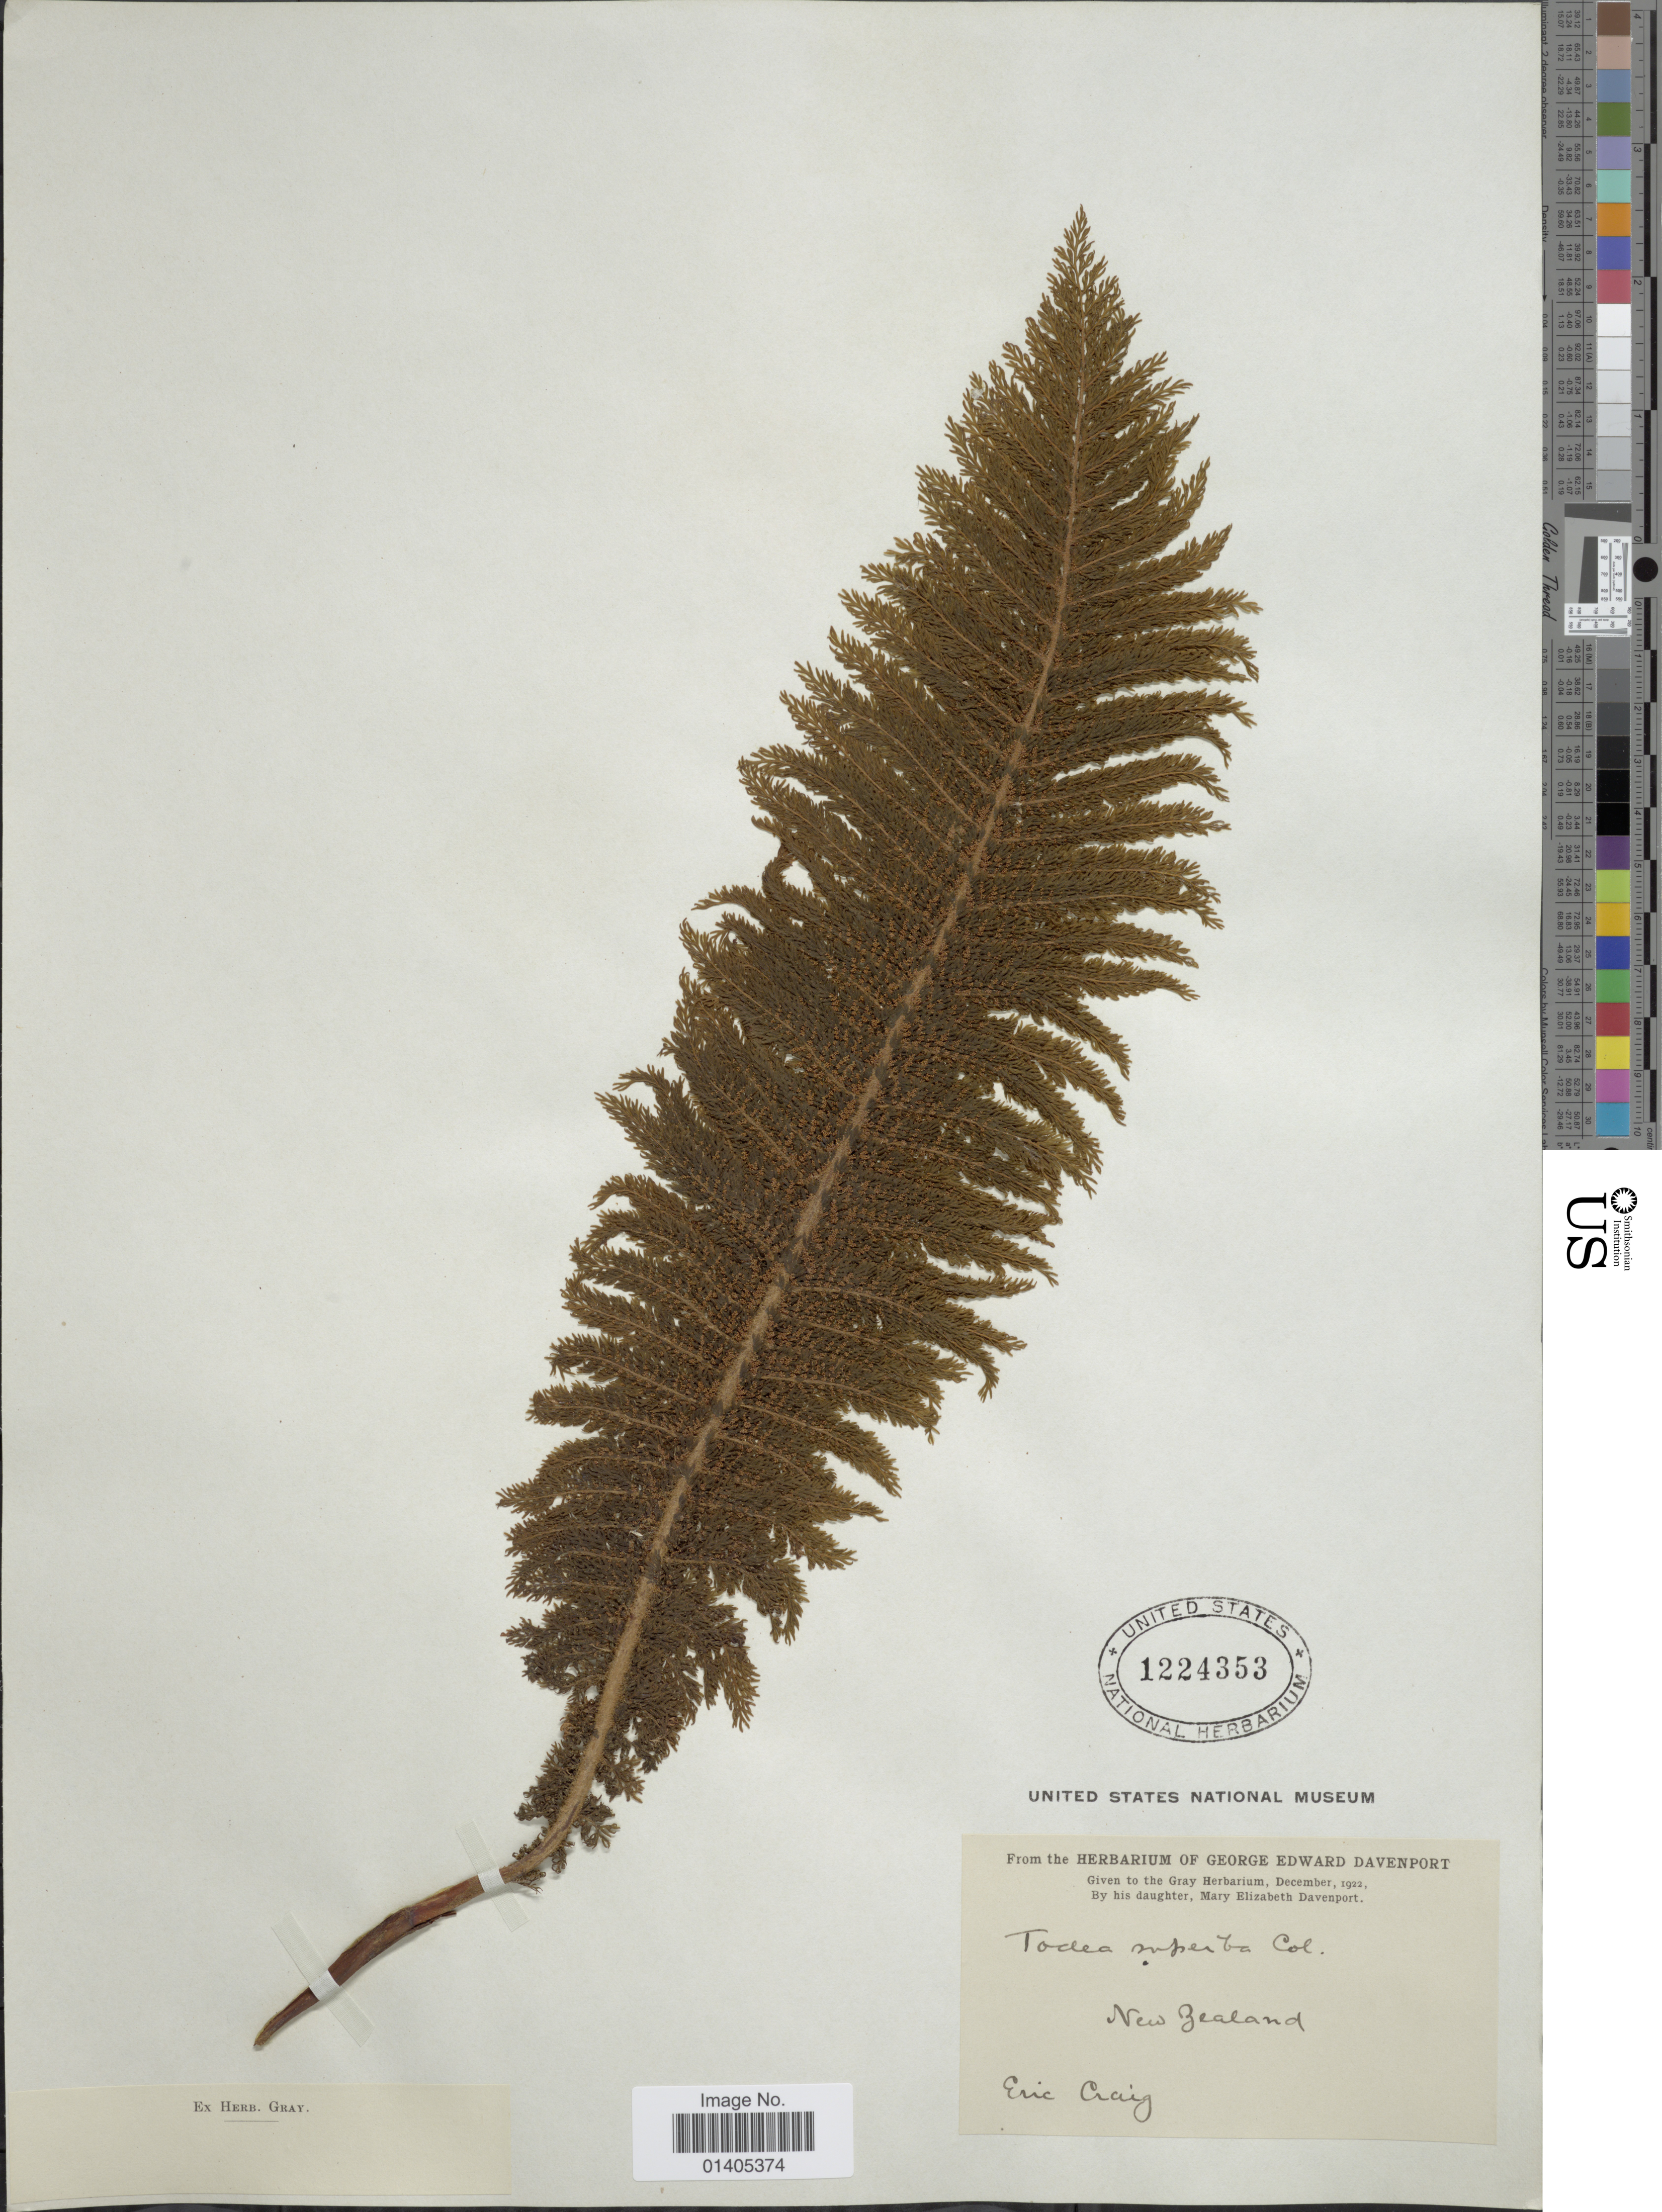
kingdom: Plantae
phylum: Tracheophyta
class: Polypodiopsida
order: Osmundales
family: Osmundaceae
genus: Leptopteris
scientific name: Leptopteris superba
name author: (Colenso) C. Presl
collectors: E. Craig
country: New Zealand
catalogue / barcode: US 1224353